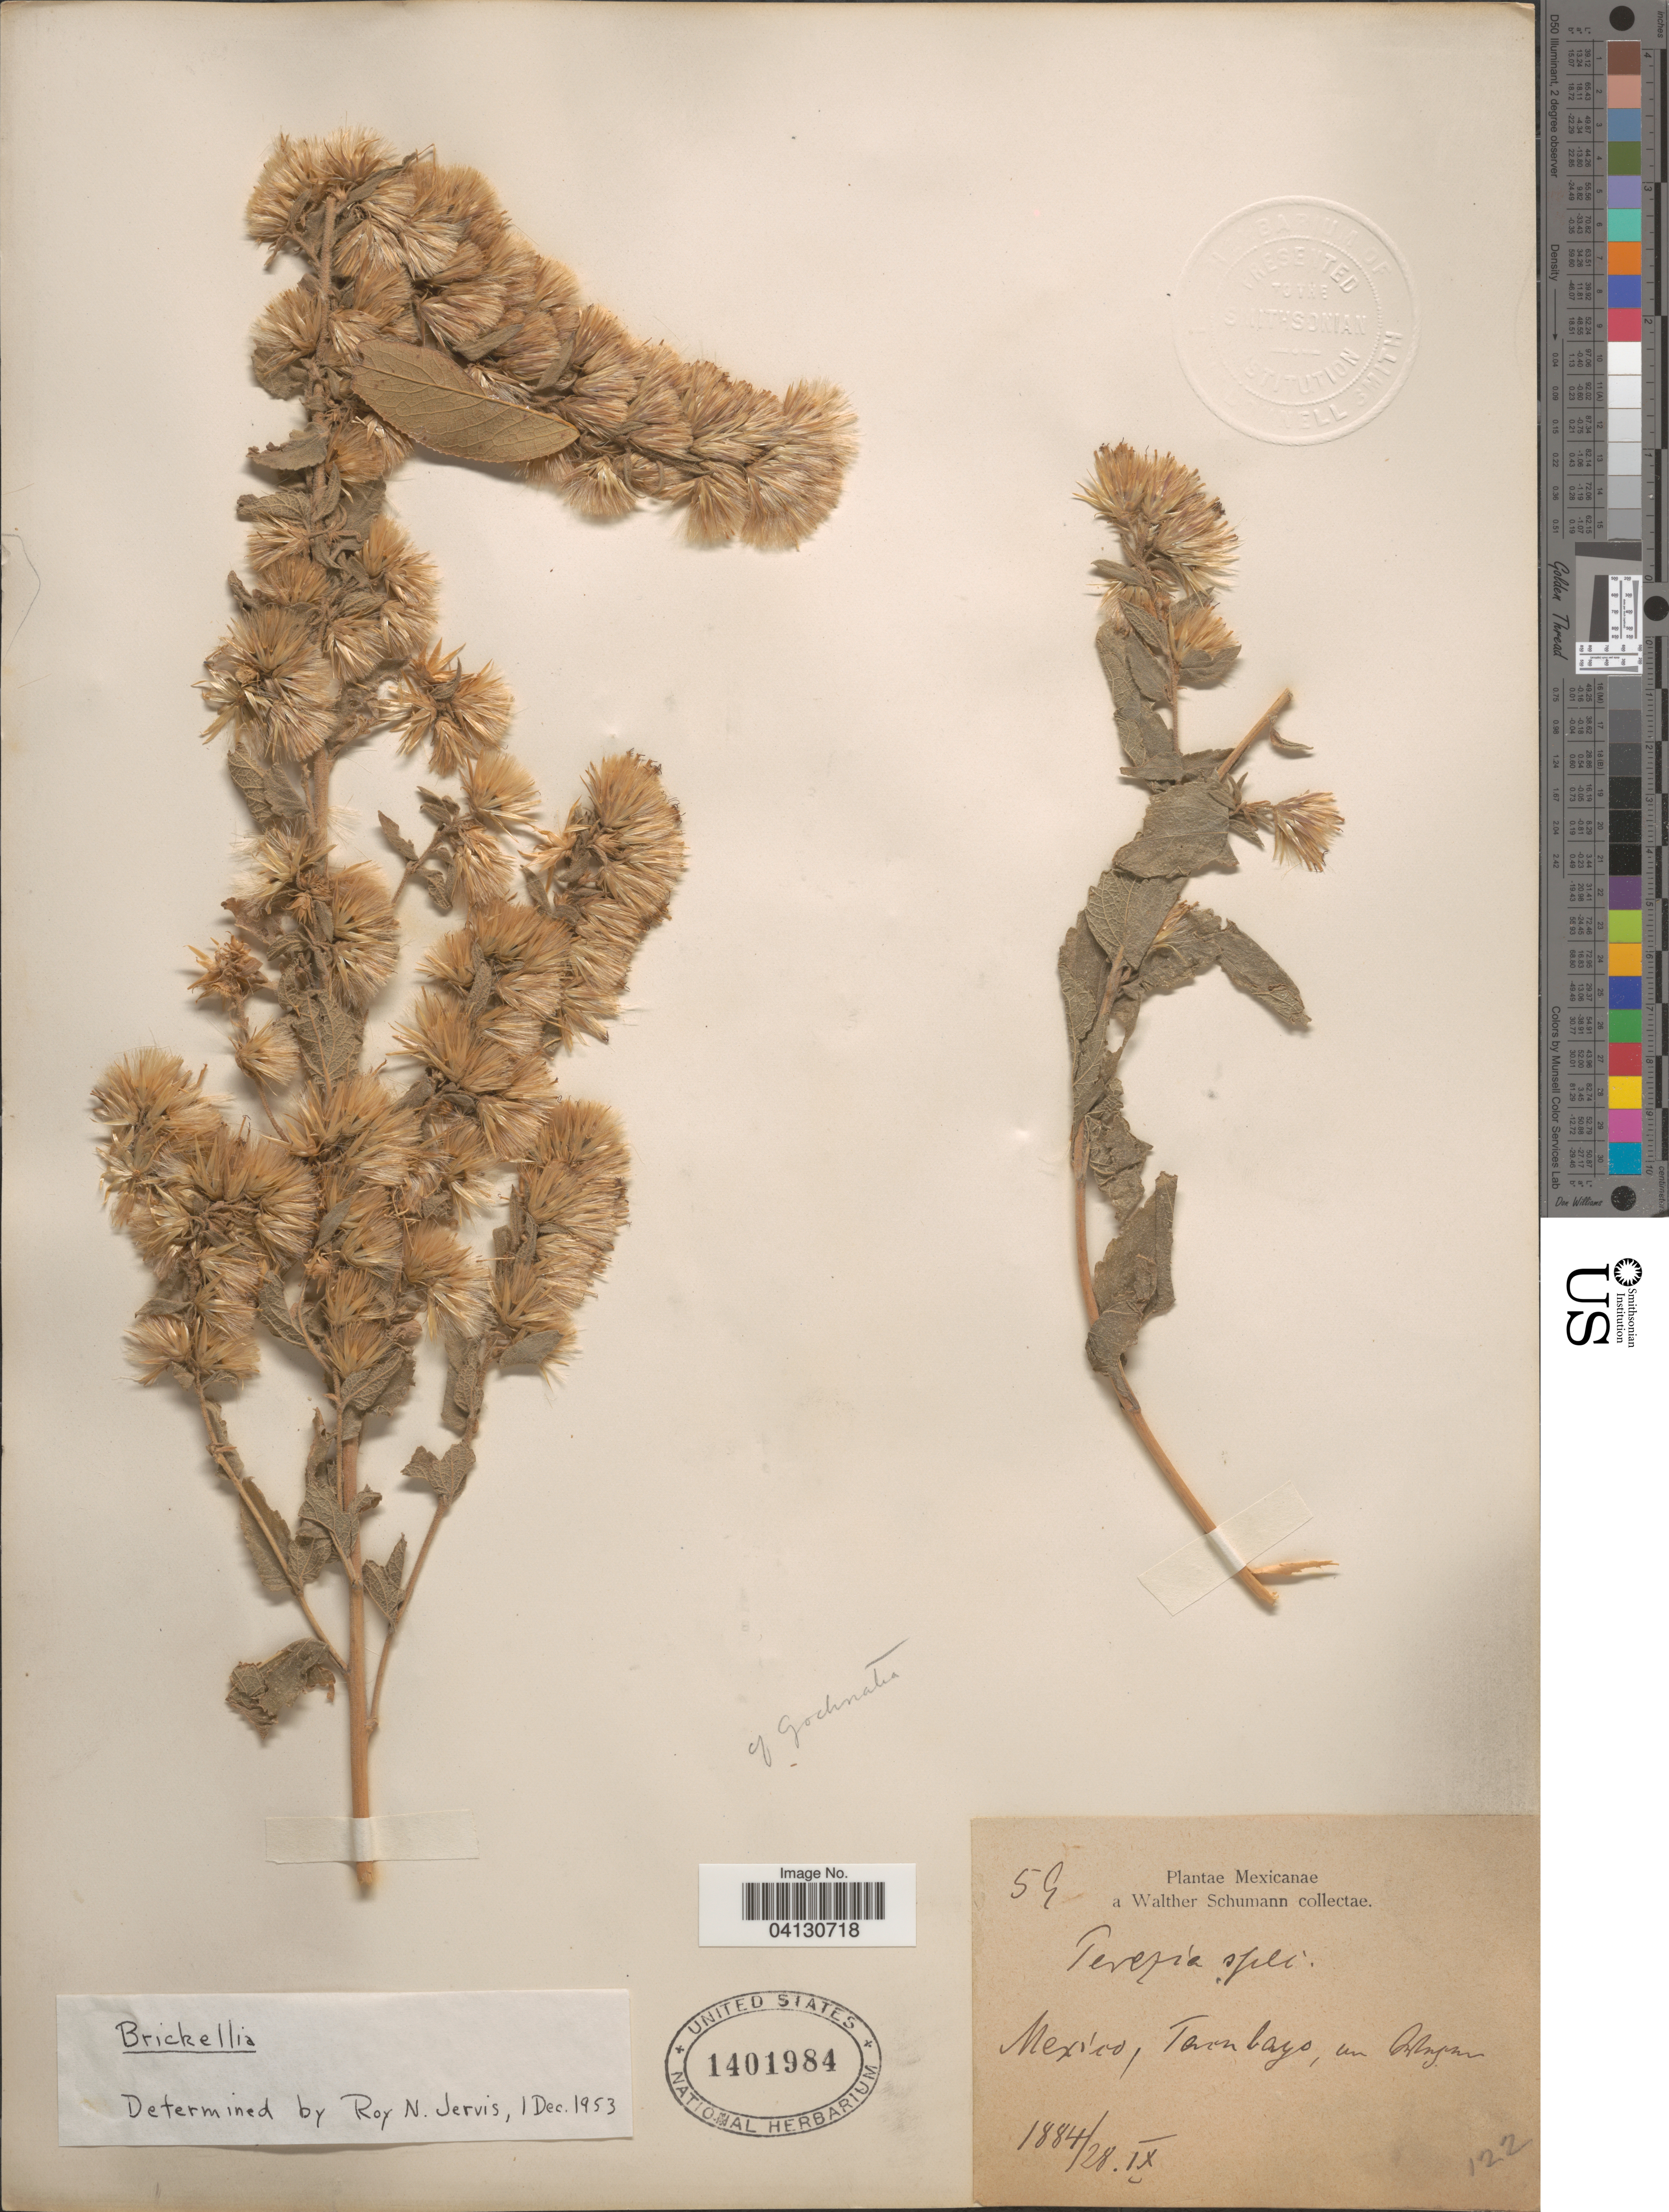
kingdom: Plantae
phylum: Tracheophyta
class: Magnoliopsida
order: Asterales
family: Asteraceae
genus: Brickellia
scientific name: Brickellia sp.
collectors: W. Schumann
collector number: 59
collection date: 1884-09-28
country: Mexico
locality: Tacubayo [interpreted].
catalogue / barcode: US 1401984